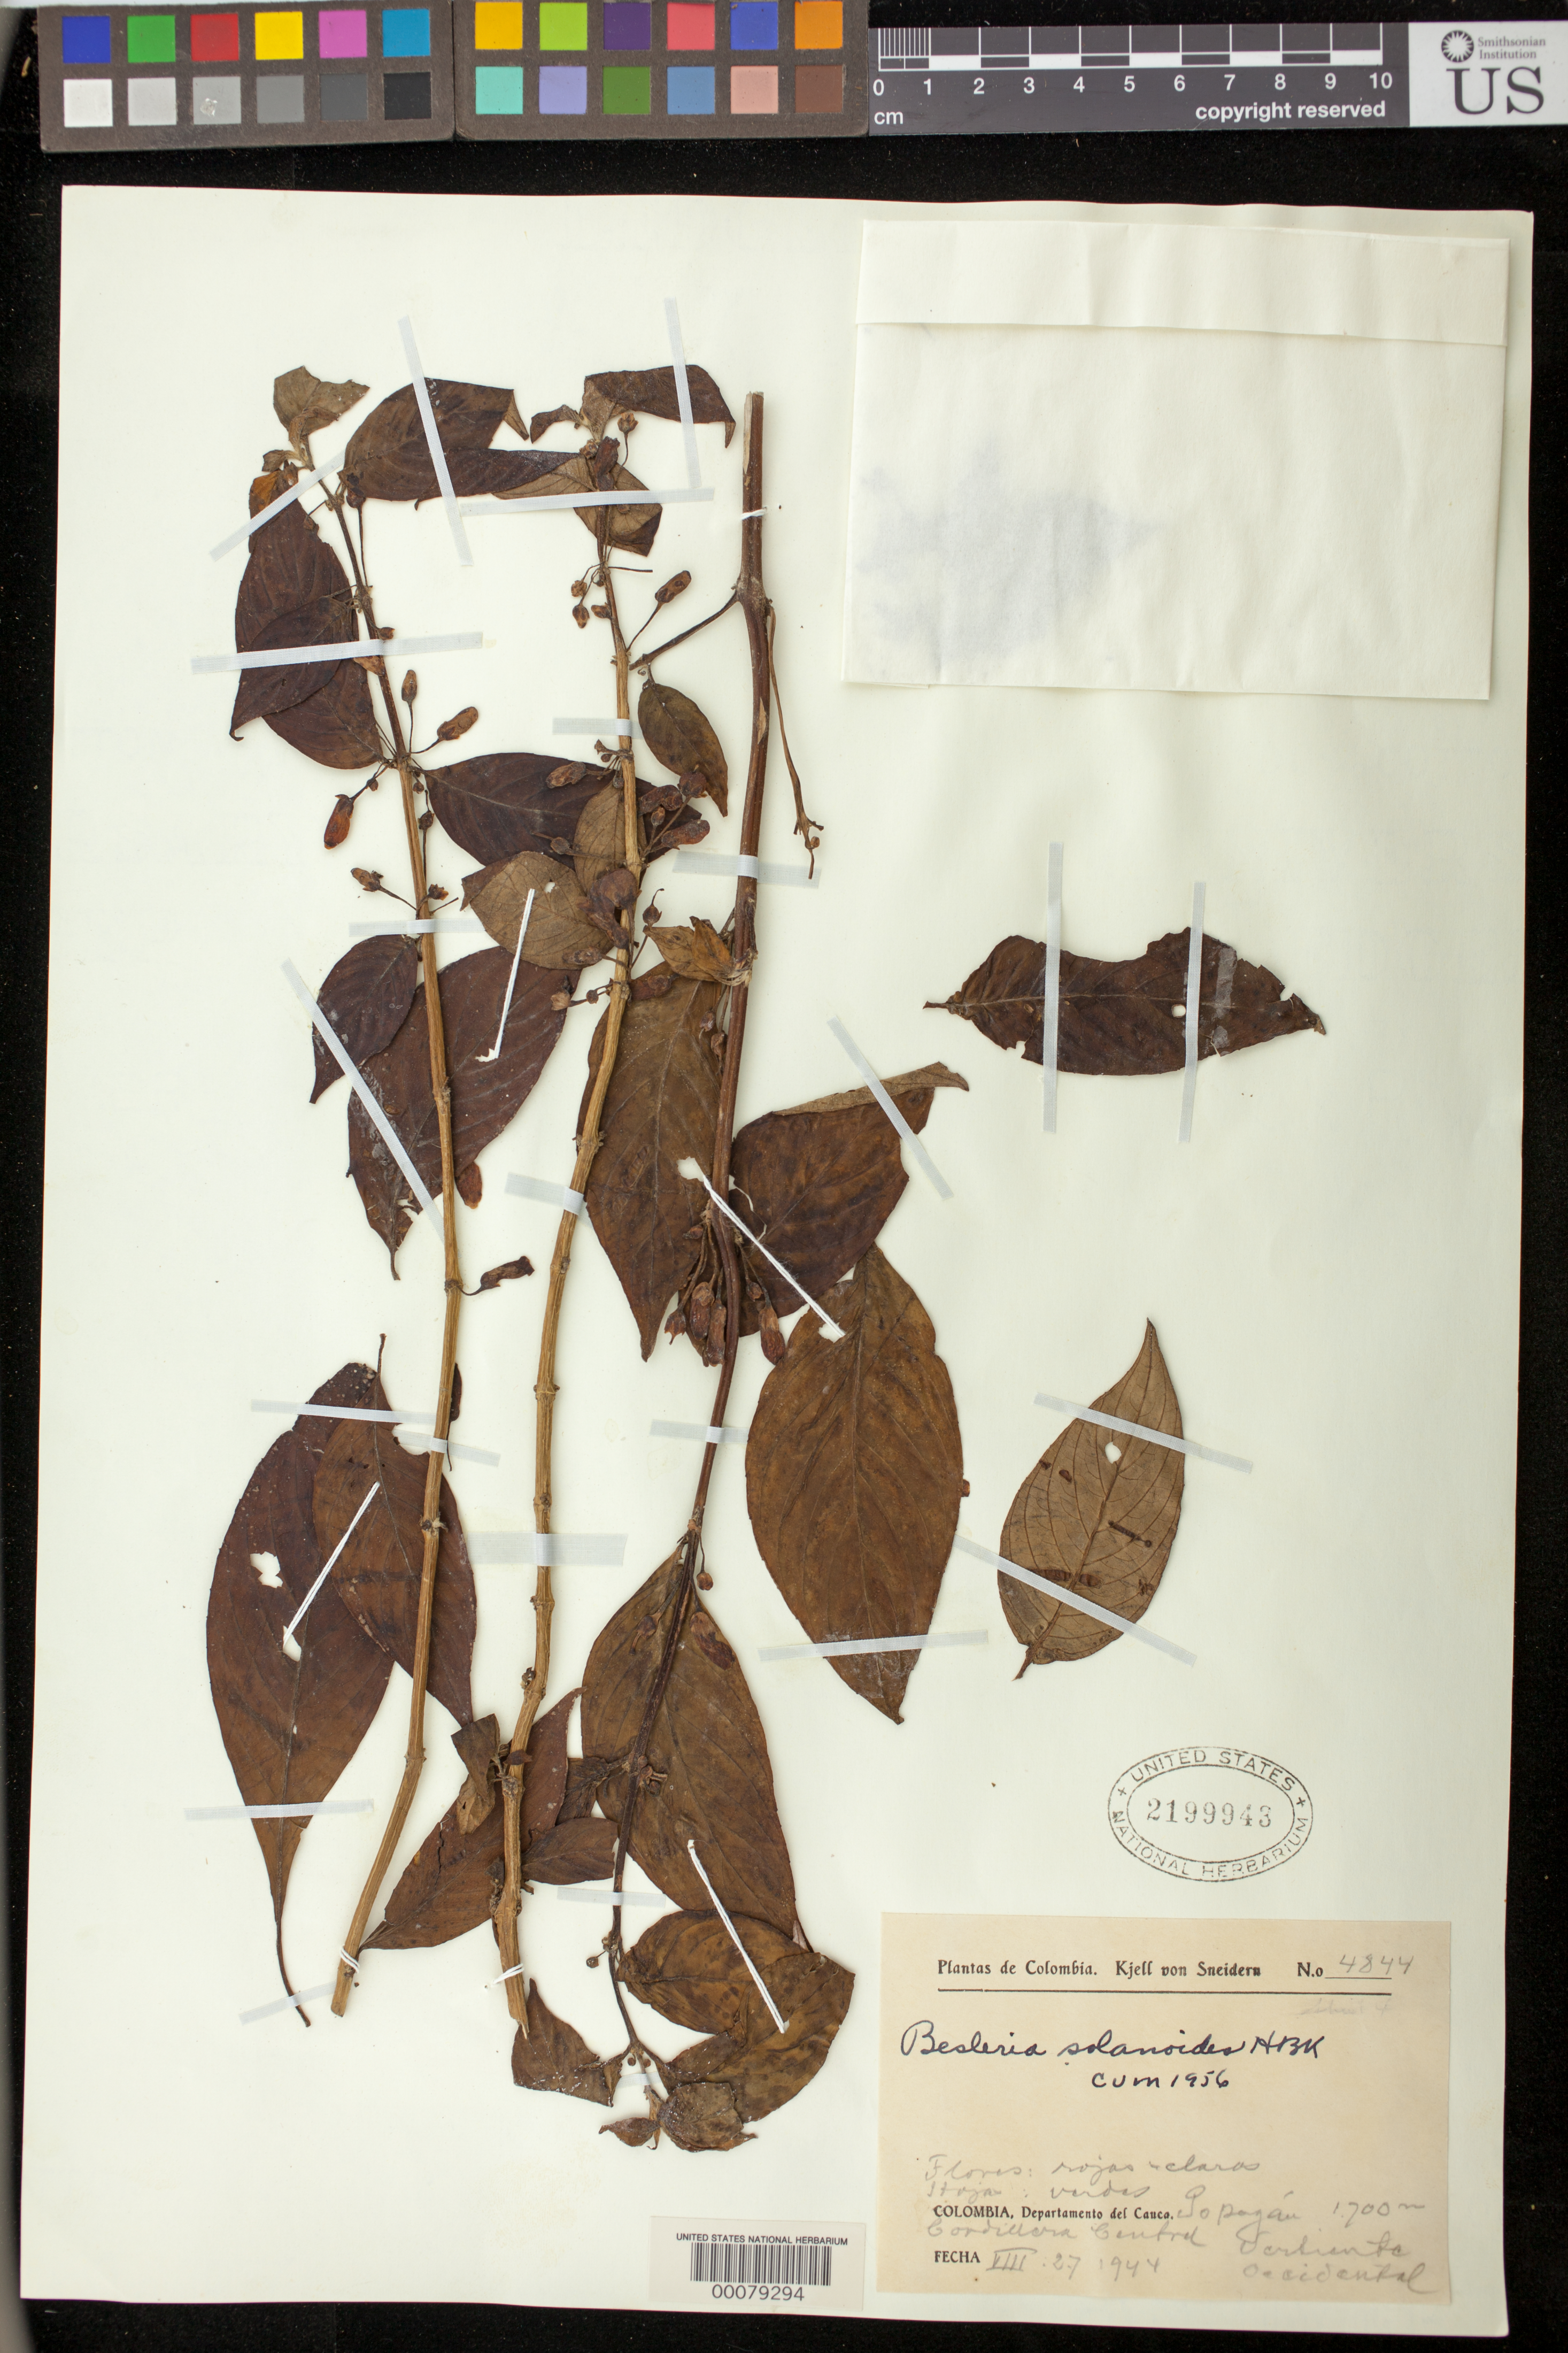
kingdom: Plantae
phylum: Tracheophyta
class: Magnoliopsida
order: Lamiales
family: Gesneriaceae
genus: Besleria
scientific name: Besleria solanoides var. solanoides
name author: Kunth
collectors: K. von Sneidern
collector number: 4844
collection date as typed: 27 Aug 1944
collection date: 1944-08-27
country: Colombia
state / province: Cauca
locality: Popayan, Cordillera Central, western slope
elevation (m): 1700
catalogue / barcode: US 2199943